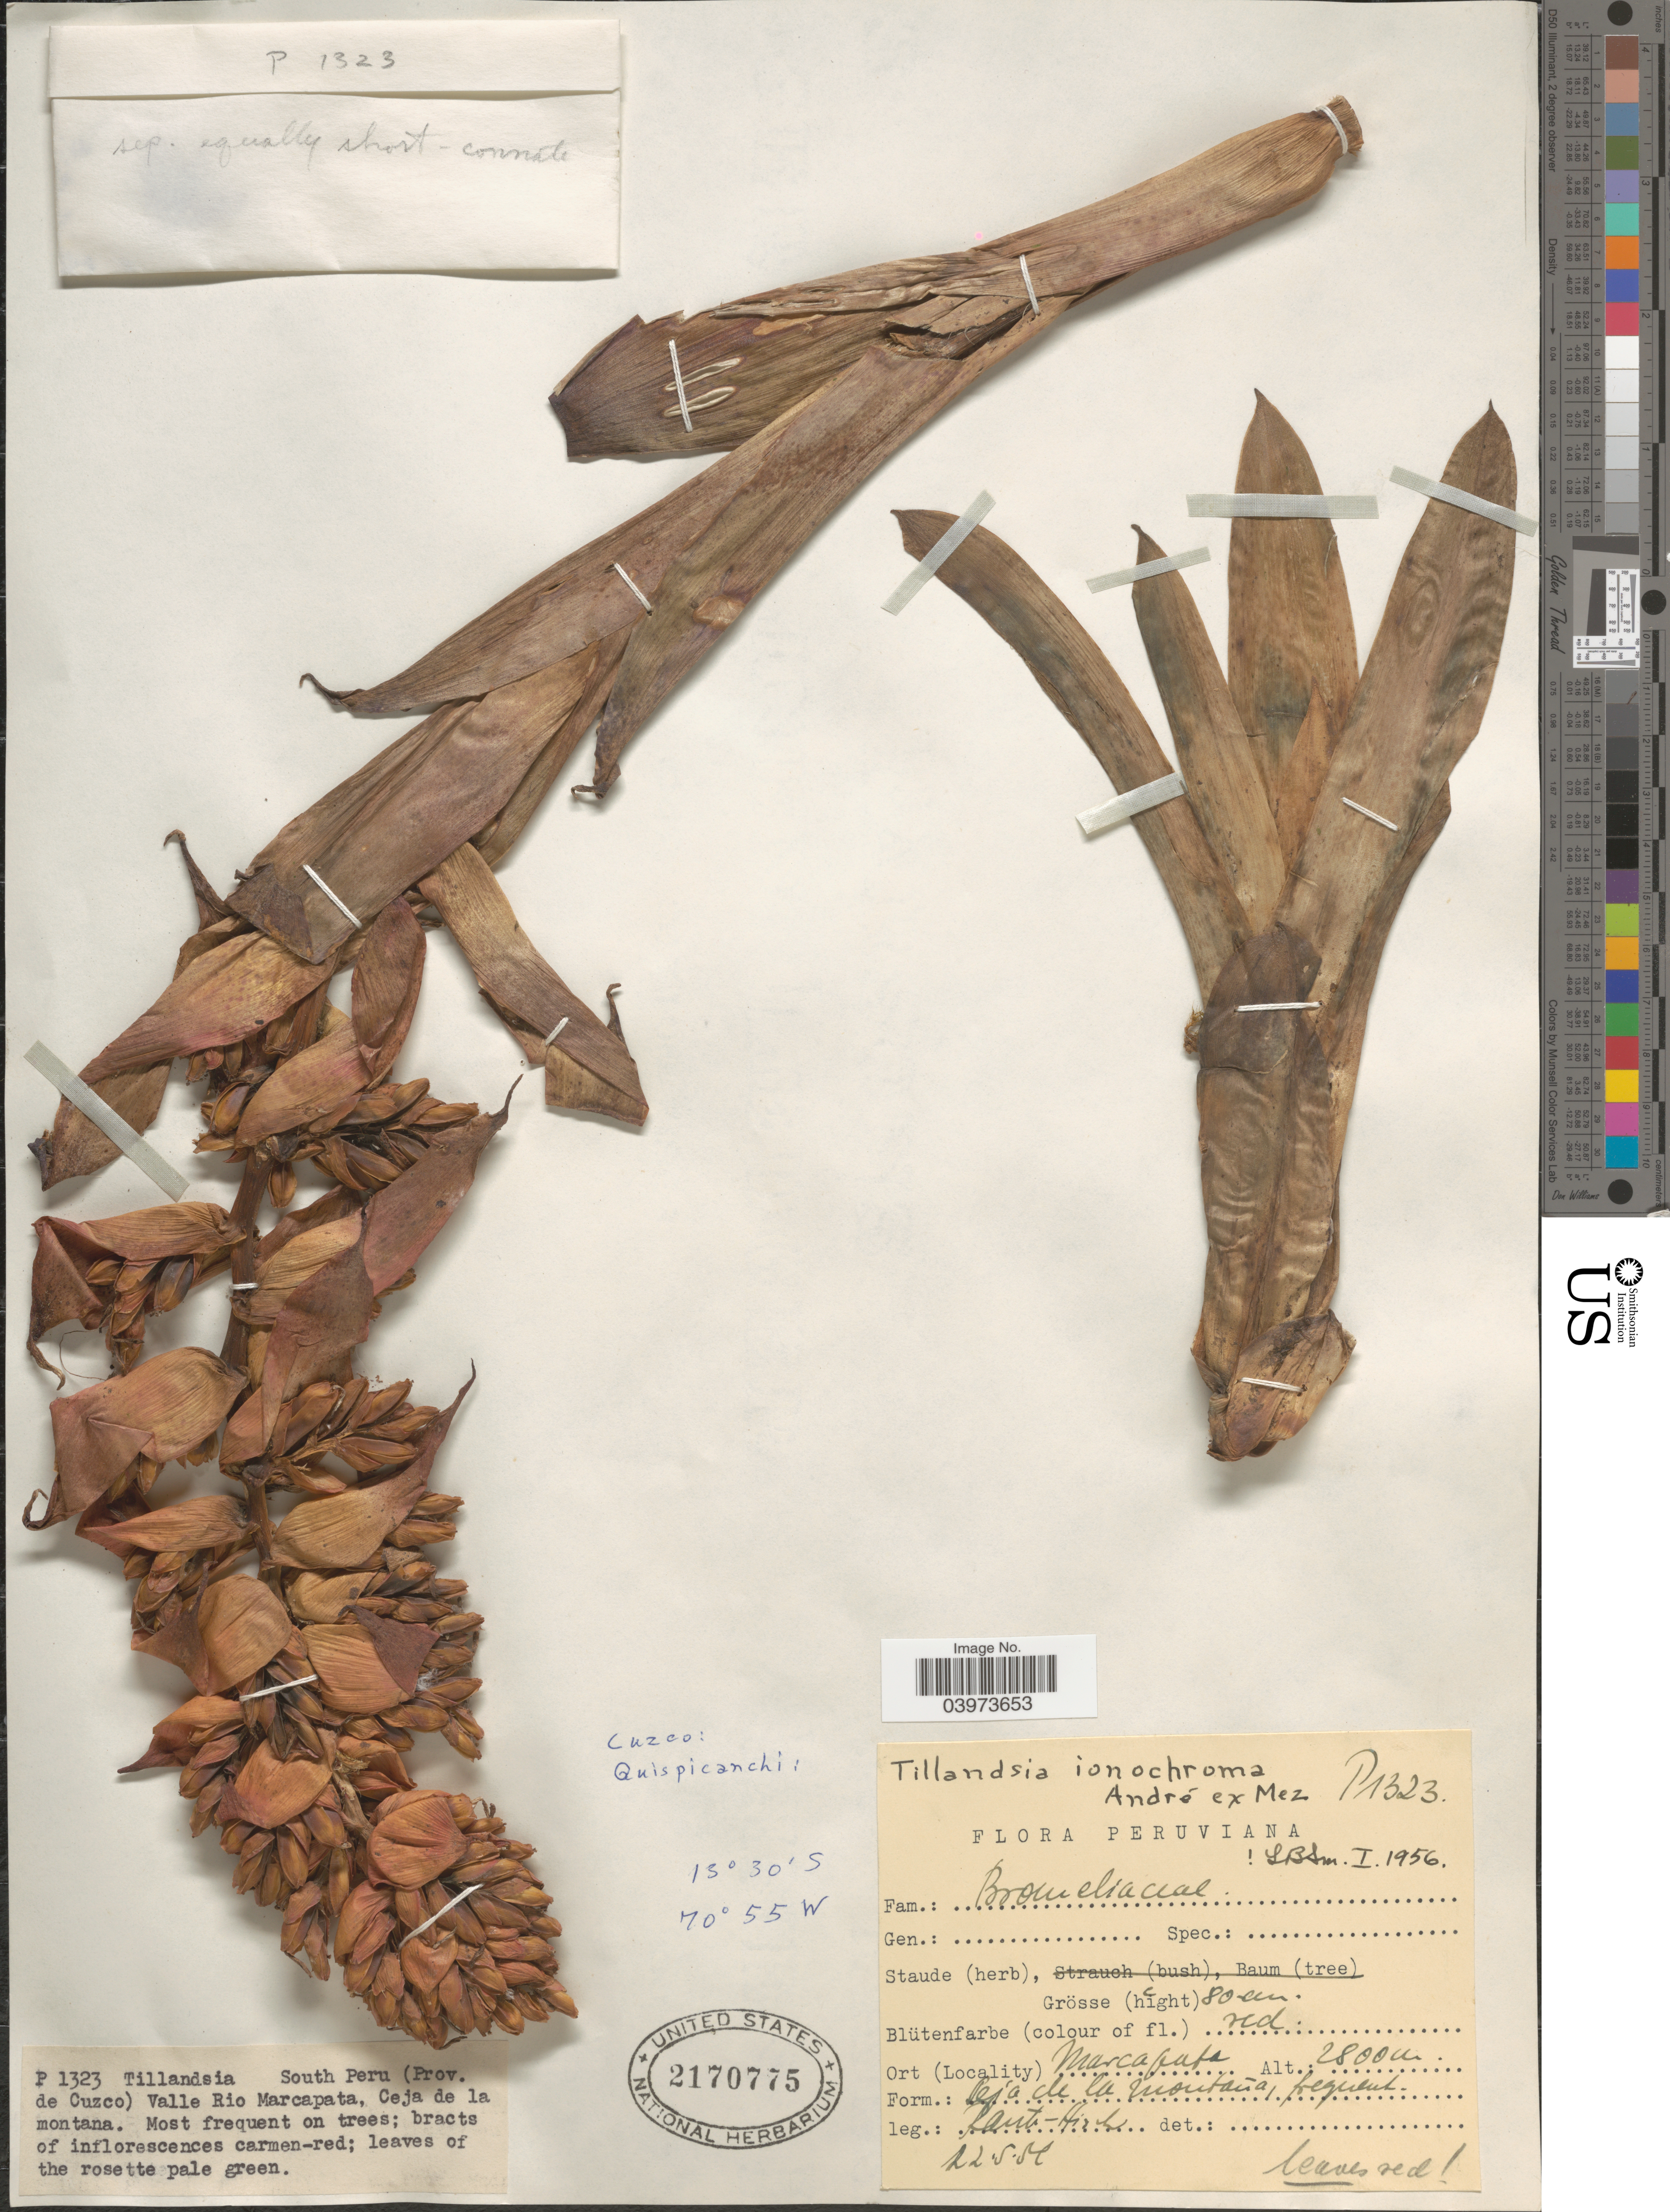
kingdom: Plantae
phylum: Tracheophyta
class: Liliopsida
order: Poales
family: Bromeliaceae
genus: Tillandsia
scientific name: Tillandsia ionochroma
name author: André ex Mez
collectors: -. Rauh & Hirsch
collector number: P1323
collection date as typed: Transcribed d/m/y: 22/5/50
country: Peru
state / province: Cusco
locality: Cuzco: Quispicanchi. South Peru. Valle Rio Marcapata, Ceja de la montana. Marcapata.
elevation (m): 2800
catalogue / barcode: US 2170775